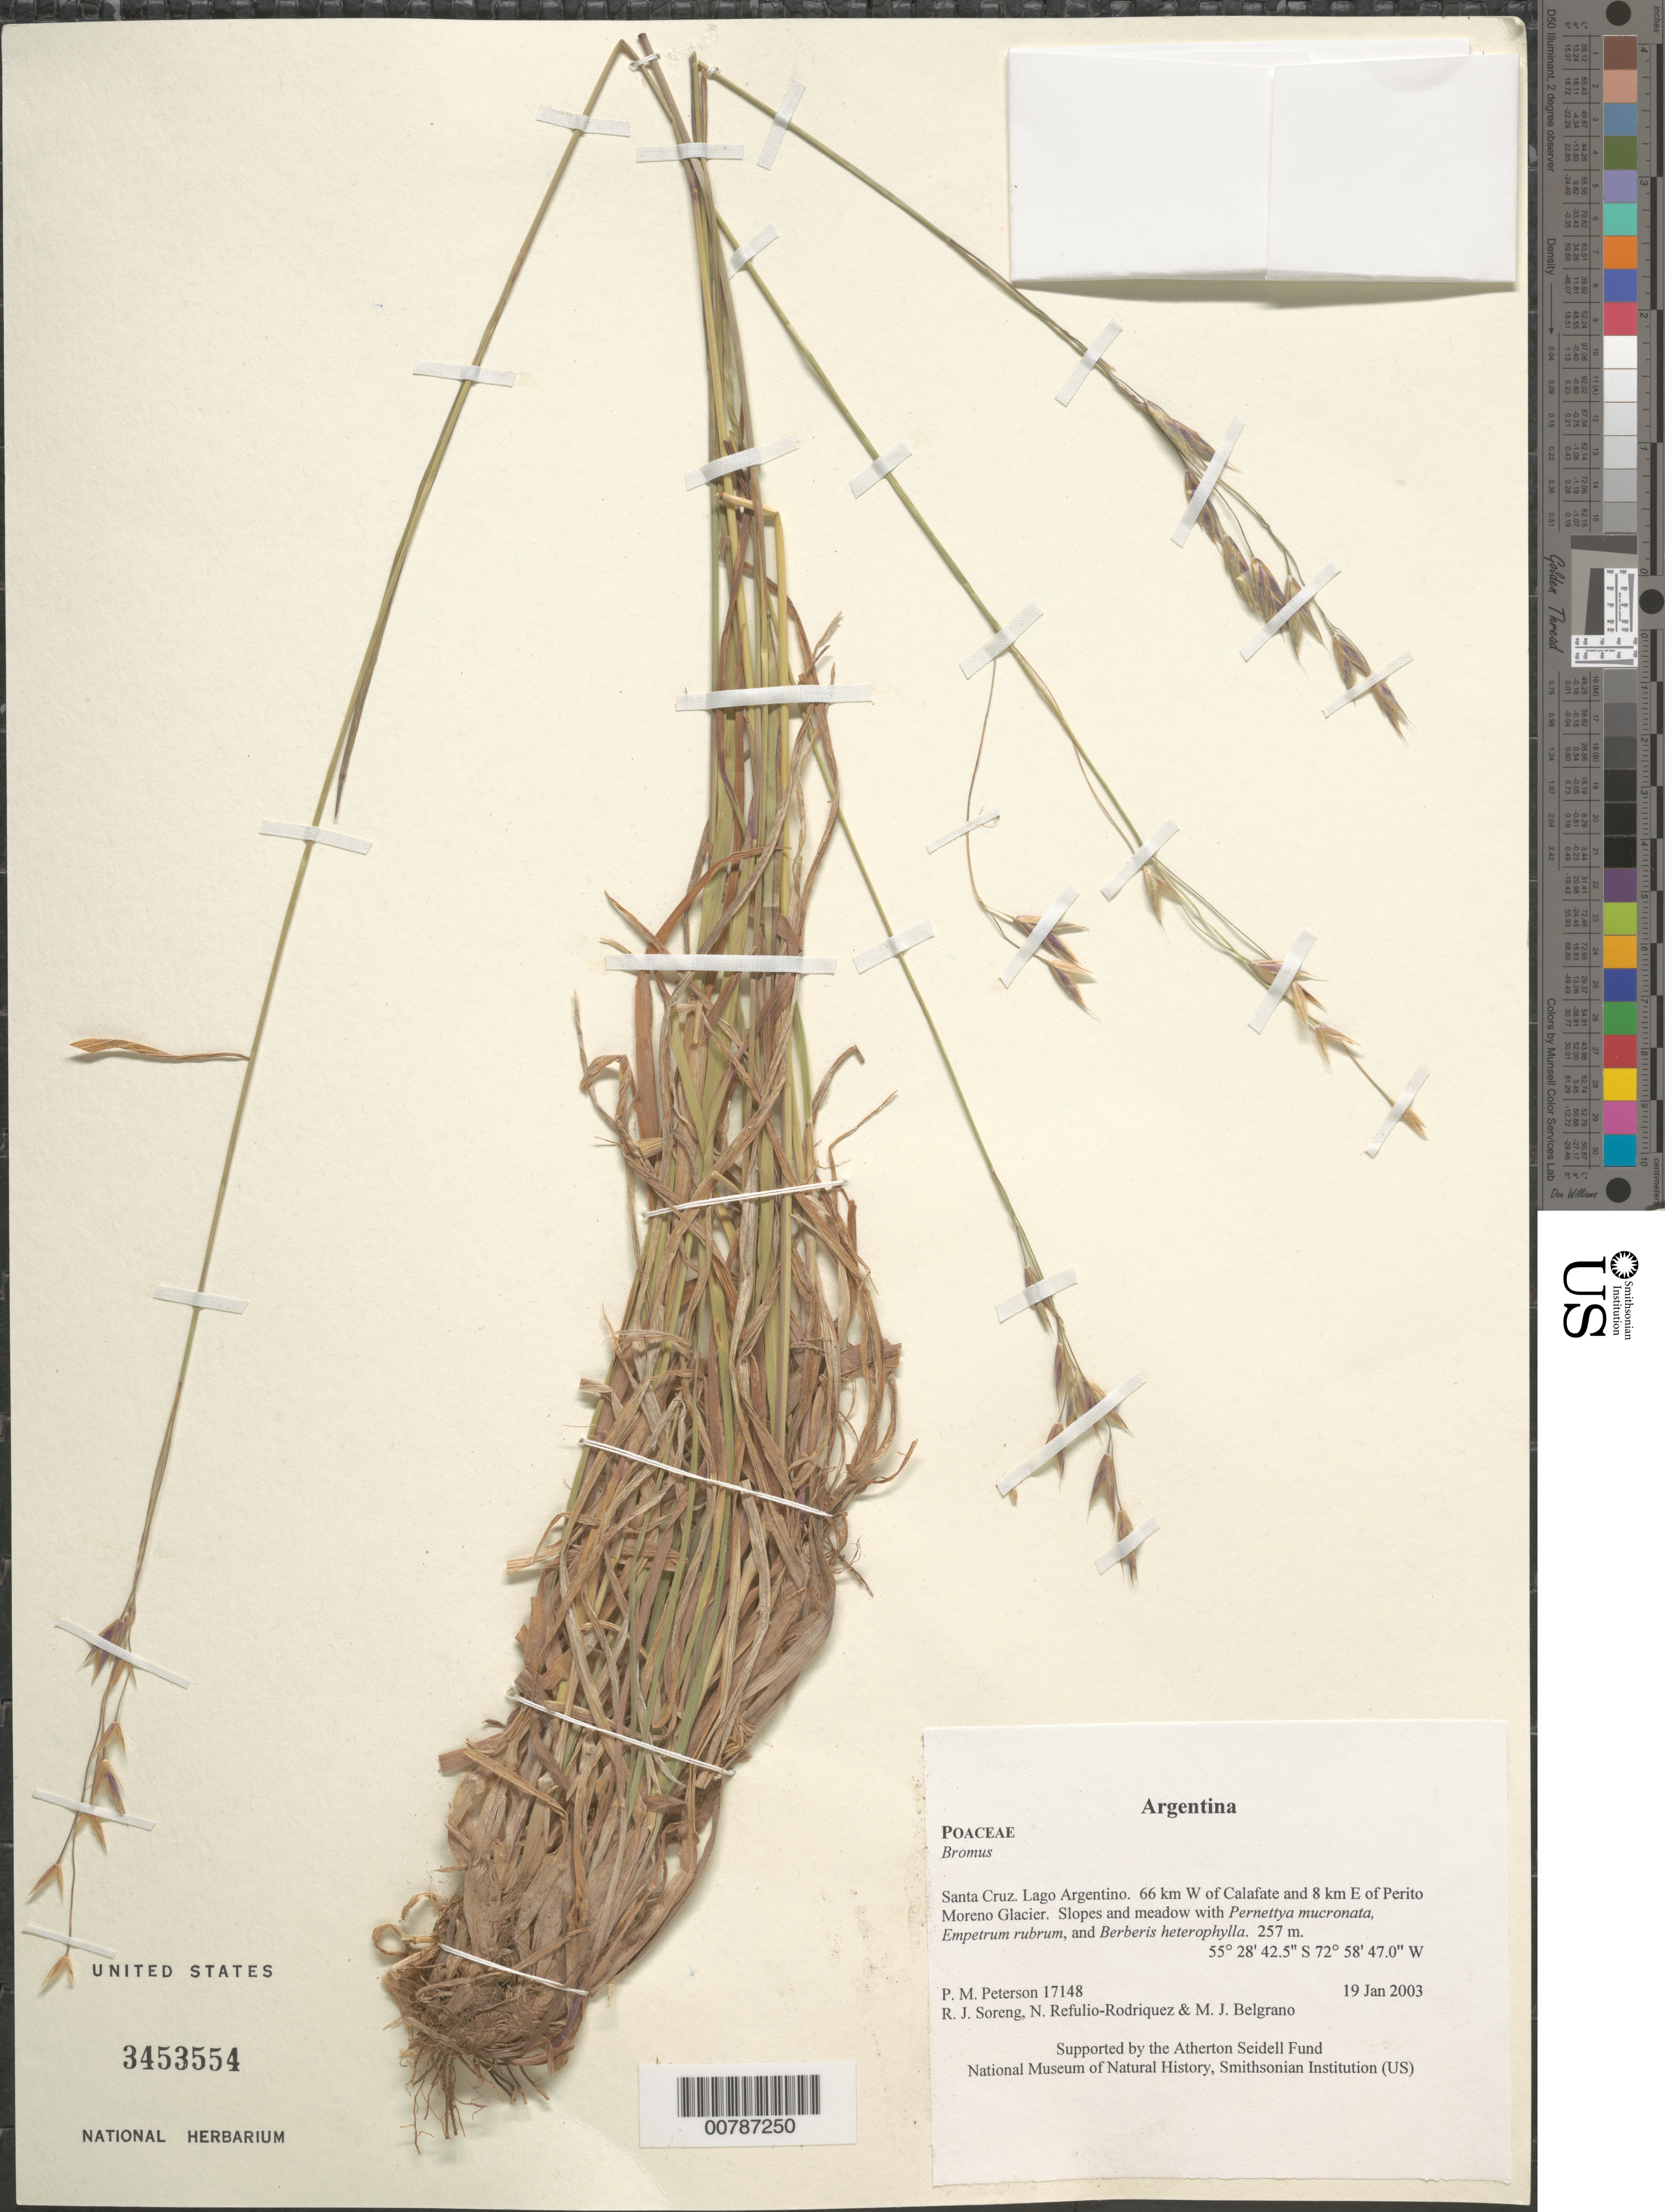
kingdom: Plantae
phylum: Tracheophyta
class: Liliopsida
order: Poales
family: Poaceae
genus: Bromus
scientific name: Bromus sp.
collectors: P. M. Peterson, R. J. Soreng, N. Refulio-Rodríguez & M. Belgrano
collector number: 17148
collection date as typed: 19 Jan 2003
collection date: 2003-01-19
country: Argentina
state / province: Santa Cruz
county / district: Lago Argentino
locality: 66 km W of Calafate and 8 km E of Perito Moreno Glacier. Slopes and meadow with Pernettya mucronata, Empetrum rubrum, and Berberis heterophylla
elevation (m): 257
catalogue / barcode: US 3453554